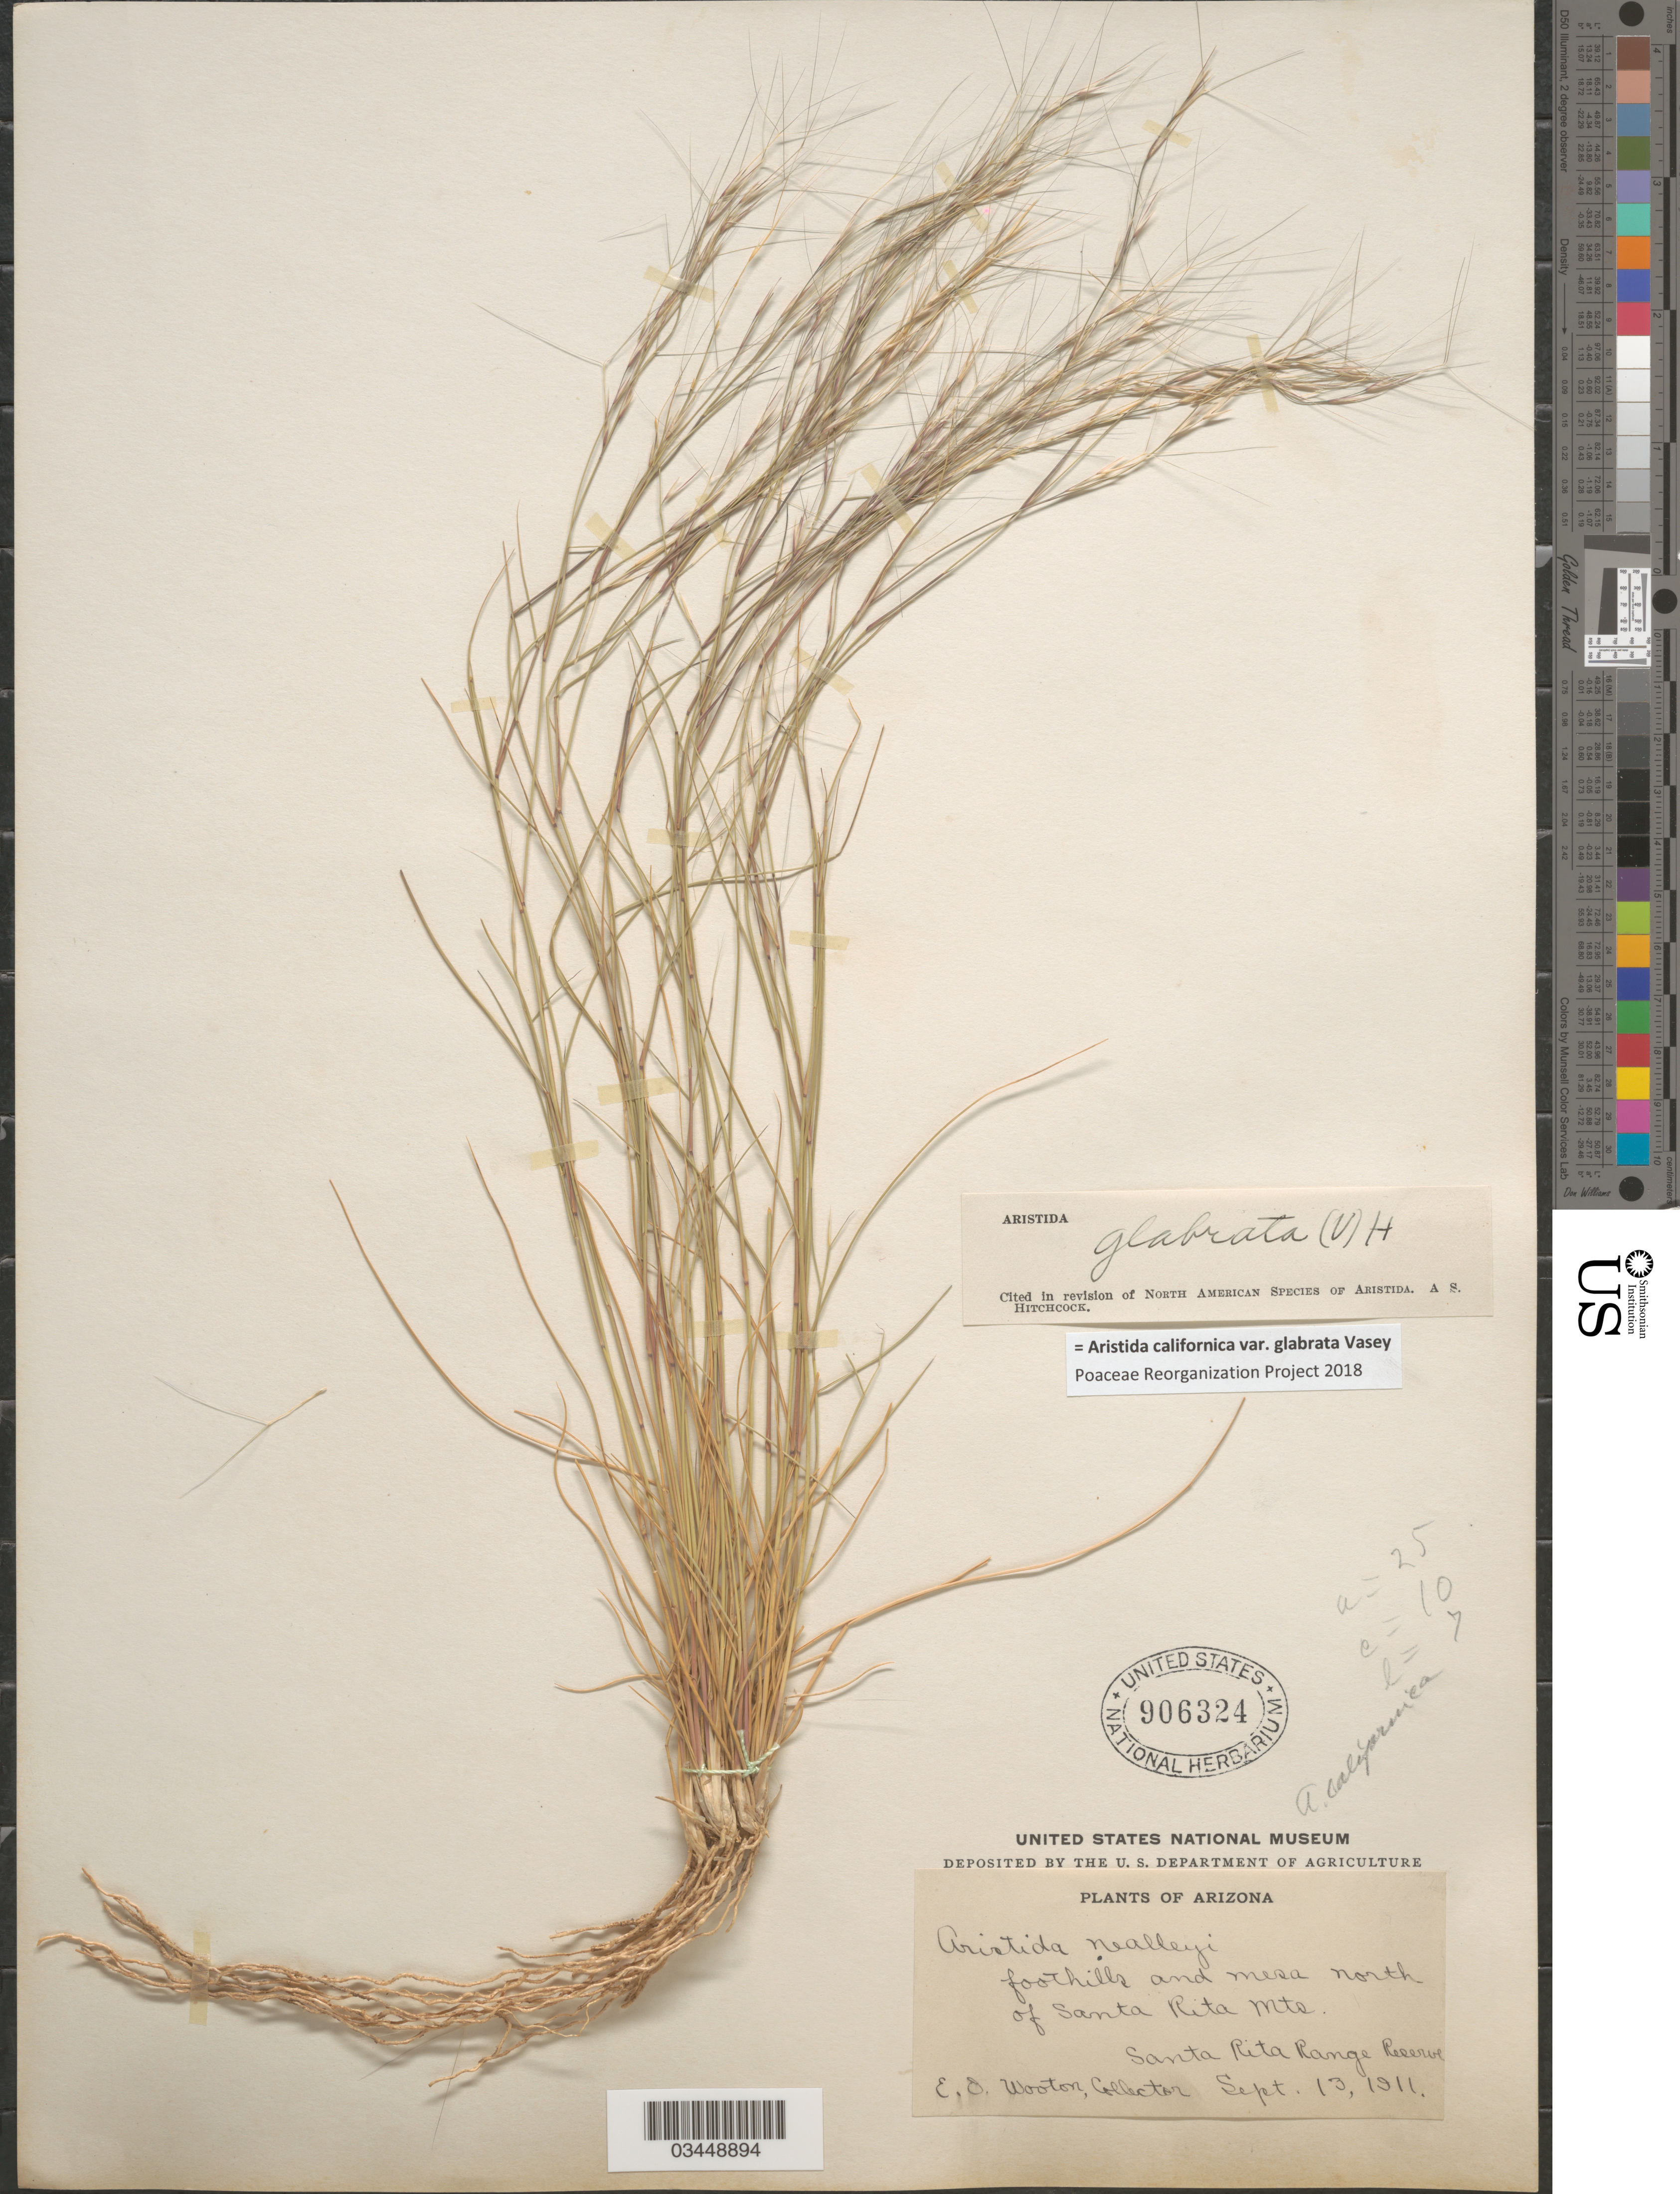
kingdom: Plantae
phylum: Tracheophyta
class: Liliopsida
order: Poales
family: Poaceae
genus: Aristida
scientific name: Aristida californica var. glabrata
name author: Vasey in Brandegee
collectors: E. O. Wooton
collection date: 1911-09-13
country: United States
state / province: Arizona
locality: Foothills and mesa north of Santa Rita Mts. Santa Rita Range Reserve.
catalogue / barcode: US 906324